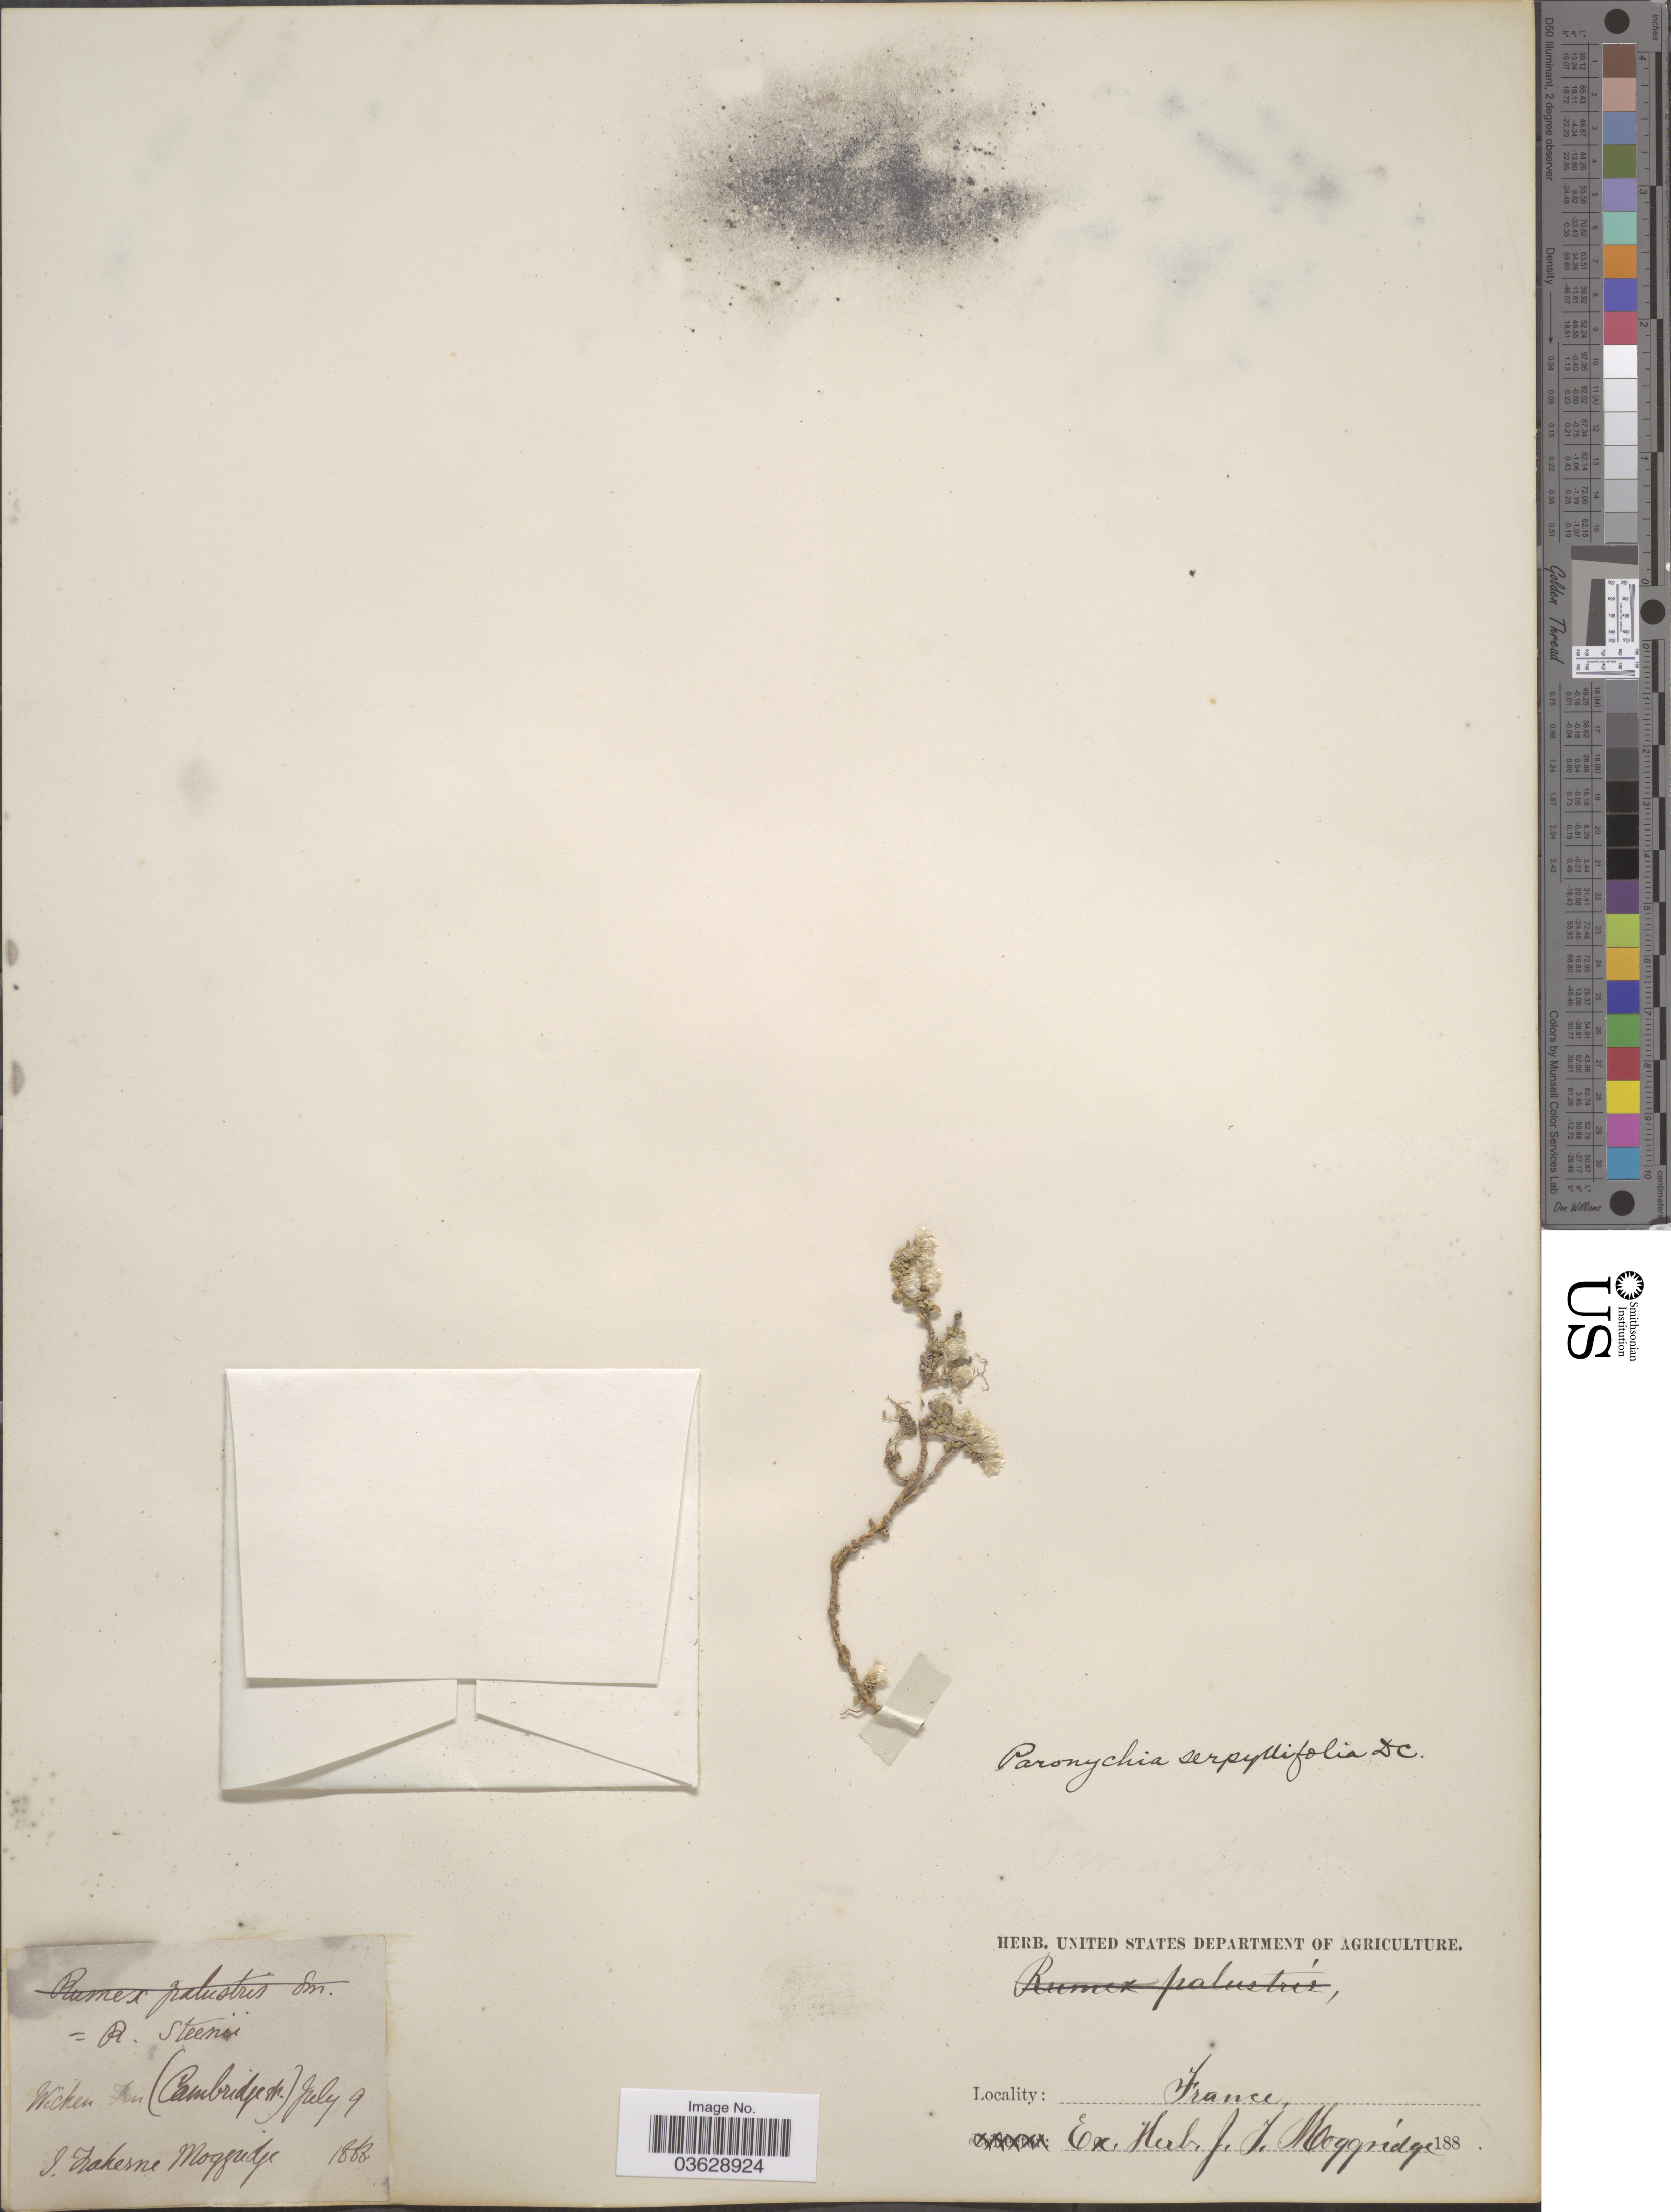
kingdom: Plantae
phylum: Tracheophyta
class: Magnoliopsida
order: Caryophyllales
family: Caryophyllaceae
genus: Paronychia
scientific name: Paronychia kapela subsp. serpyllifolia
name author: (Chaix) Graebn.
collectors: J. T. Moggridge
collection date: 1868-07-09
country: United Kingdom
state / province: England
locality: Wicken Fen (Cambridgesh.).